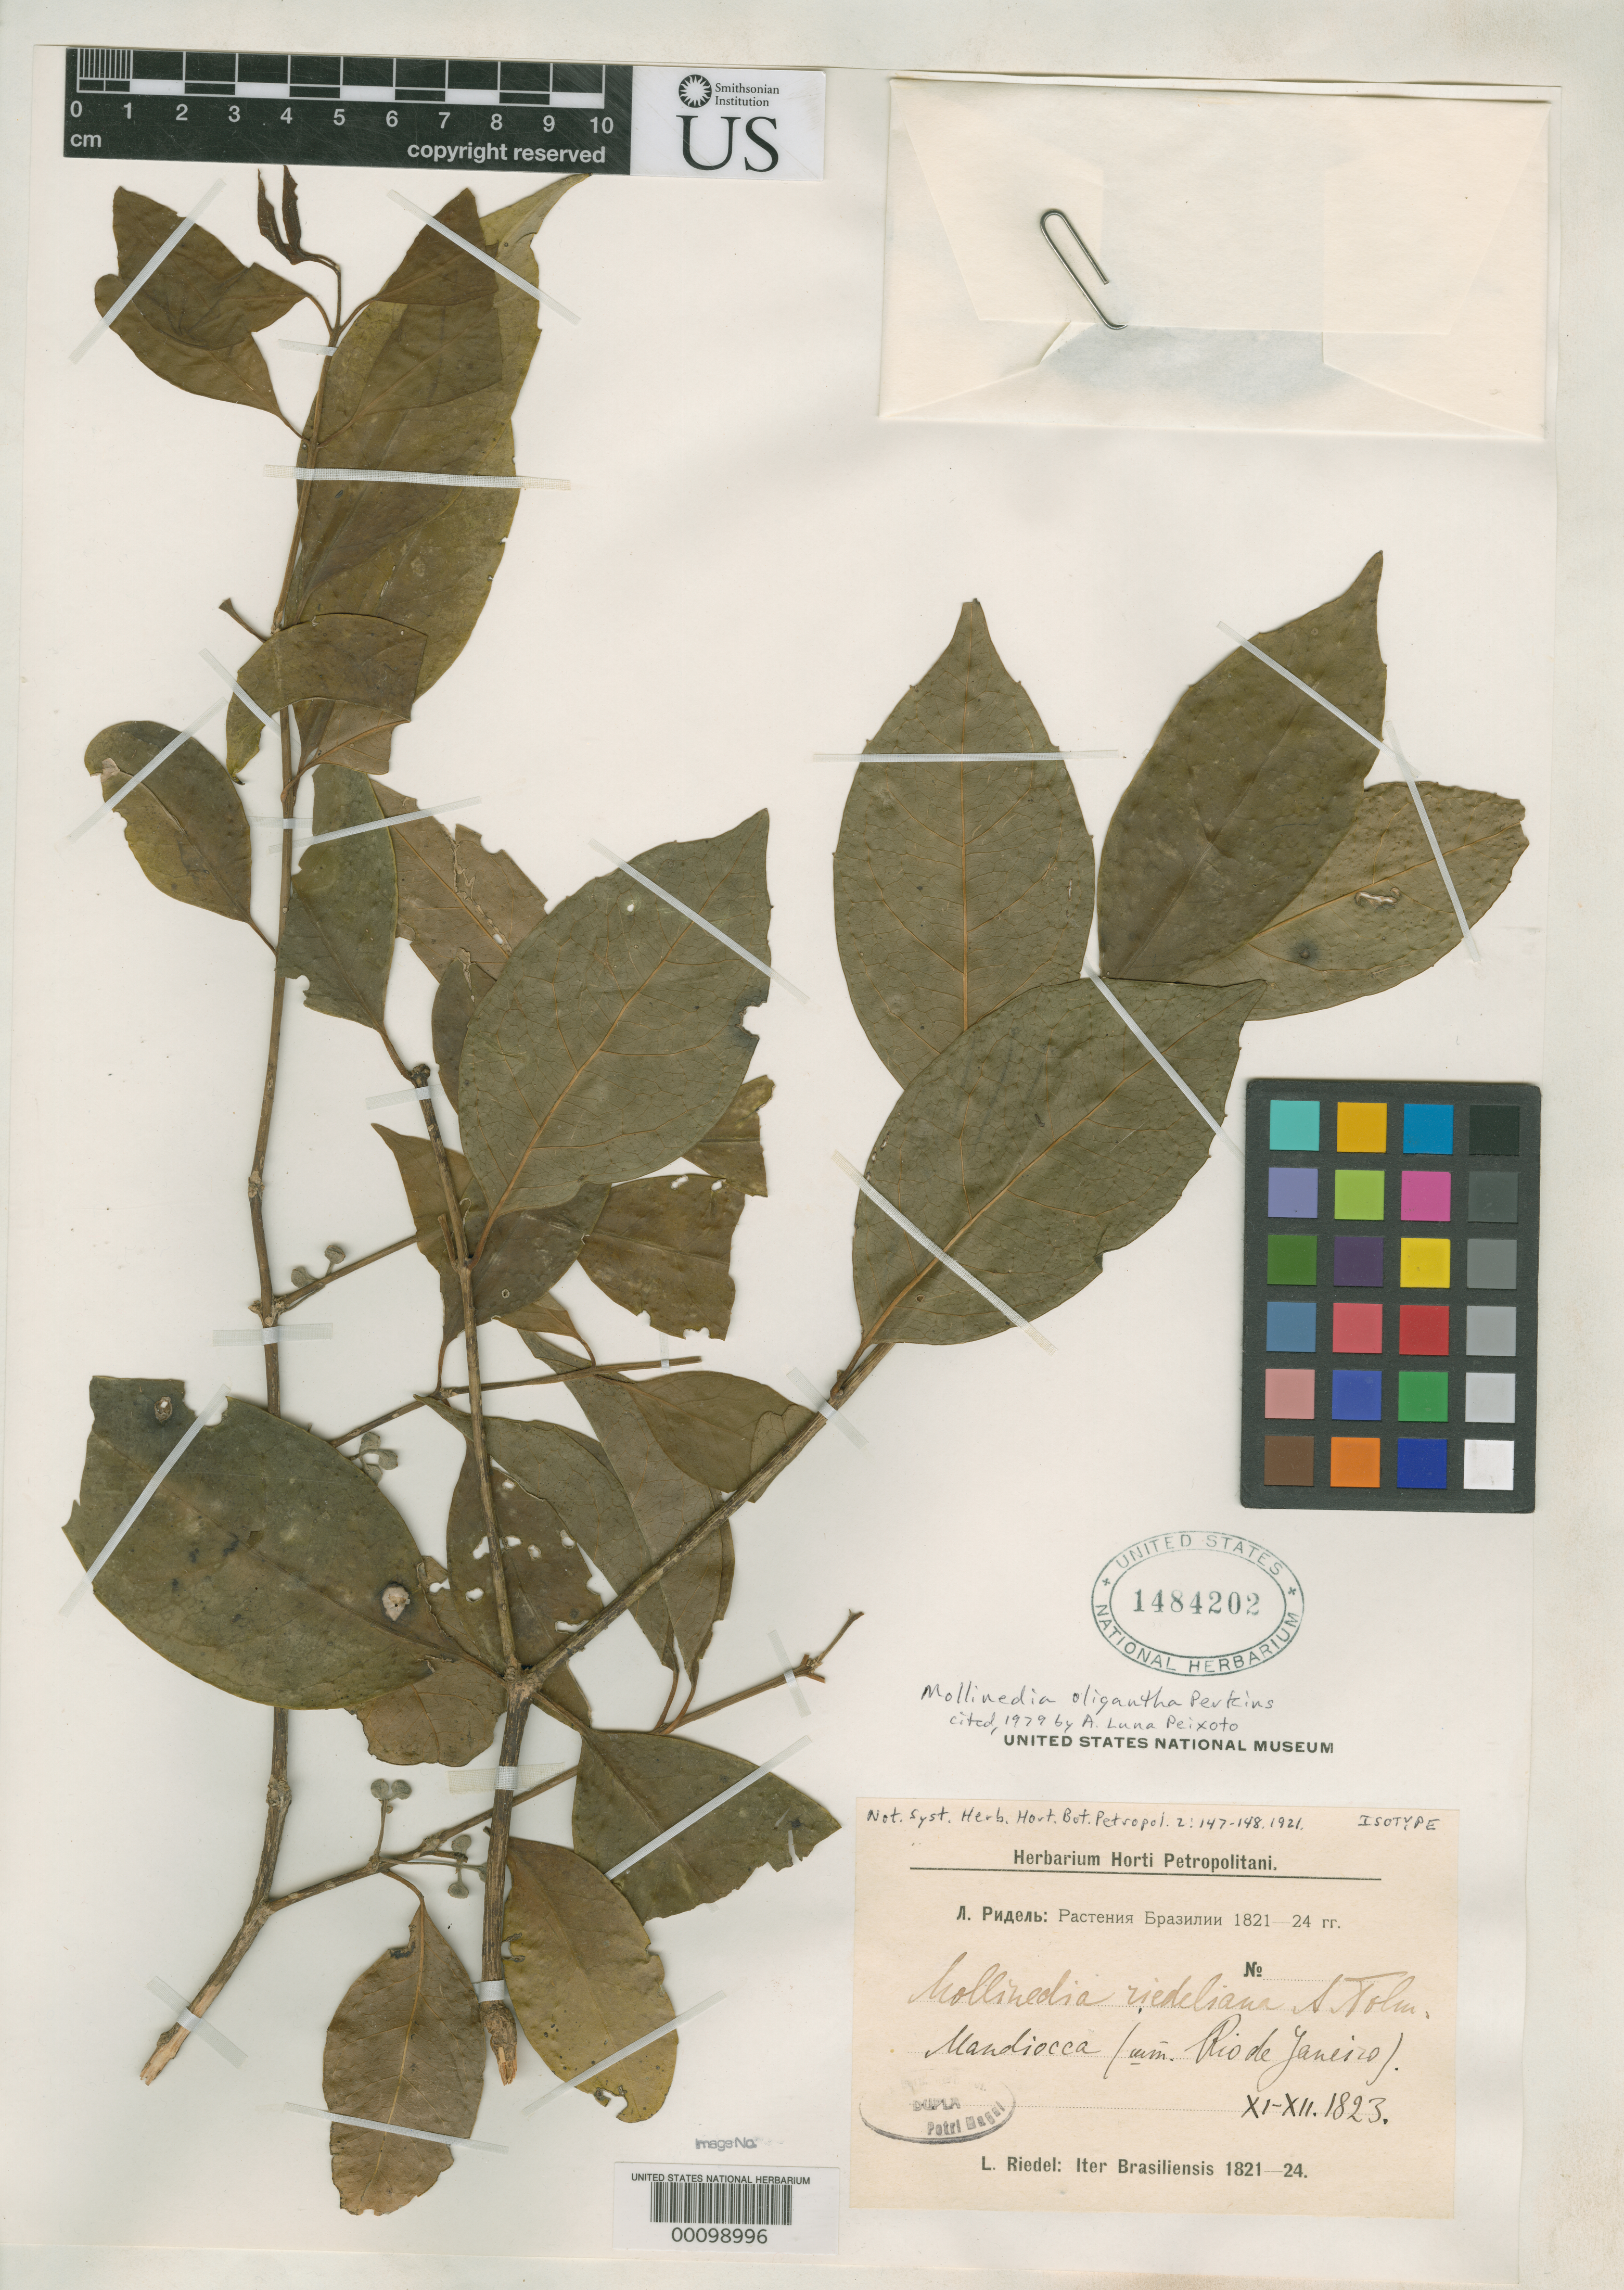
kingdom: Plantae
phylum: Tracheophyta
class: Magnoliopsida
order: Laurales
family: Monimiaceae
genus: Mollinedia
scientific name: Mollinedia riedeliana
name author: Tolmachev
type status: Type Fragment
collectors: L. Riedel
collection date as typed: Nov 1823 to -- Dec 1823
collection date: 1823-11/1823-12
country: Brazil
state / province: Minas Gerais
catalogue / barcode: US 1484202